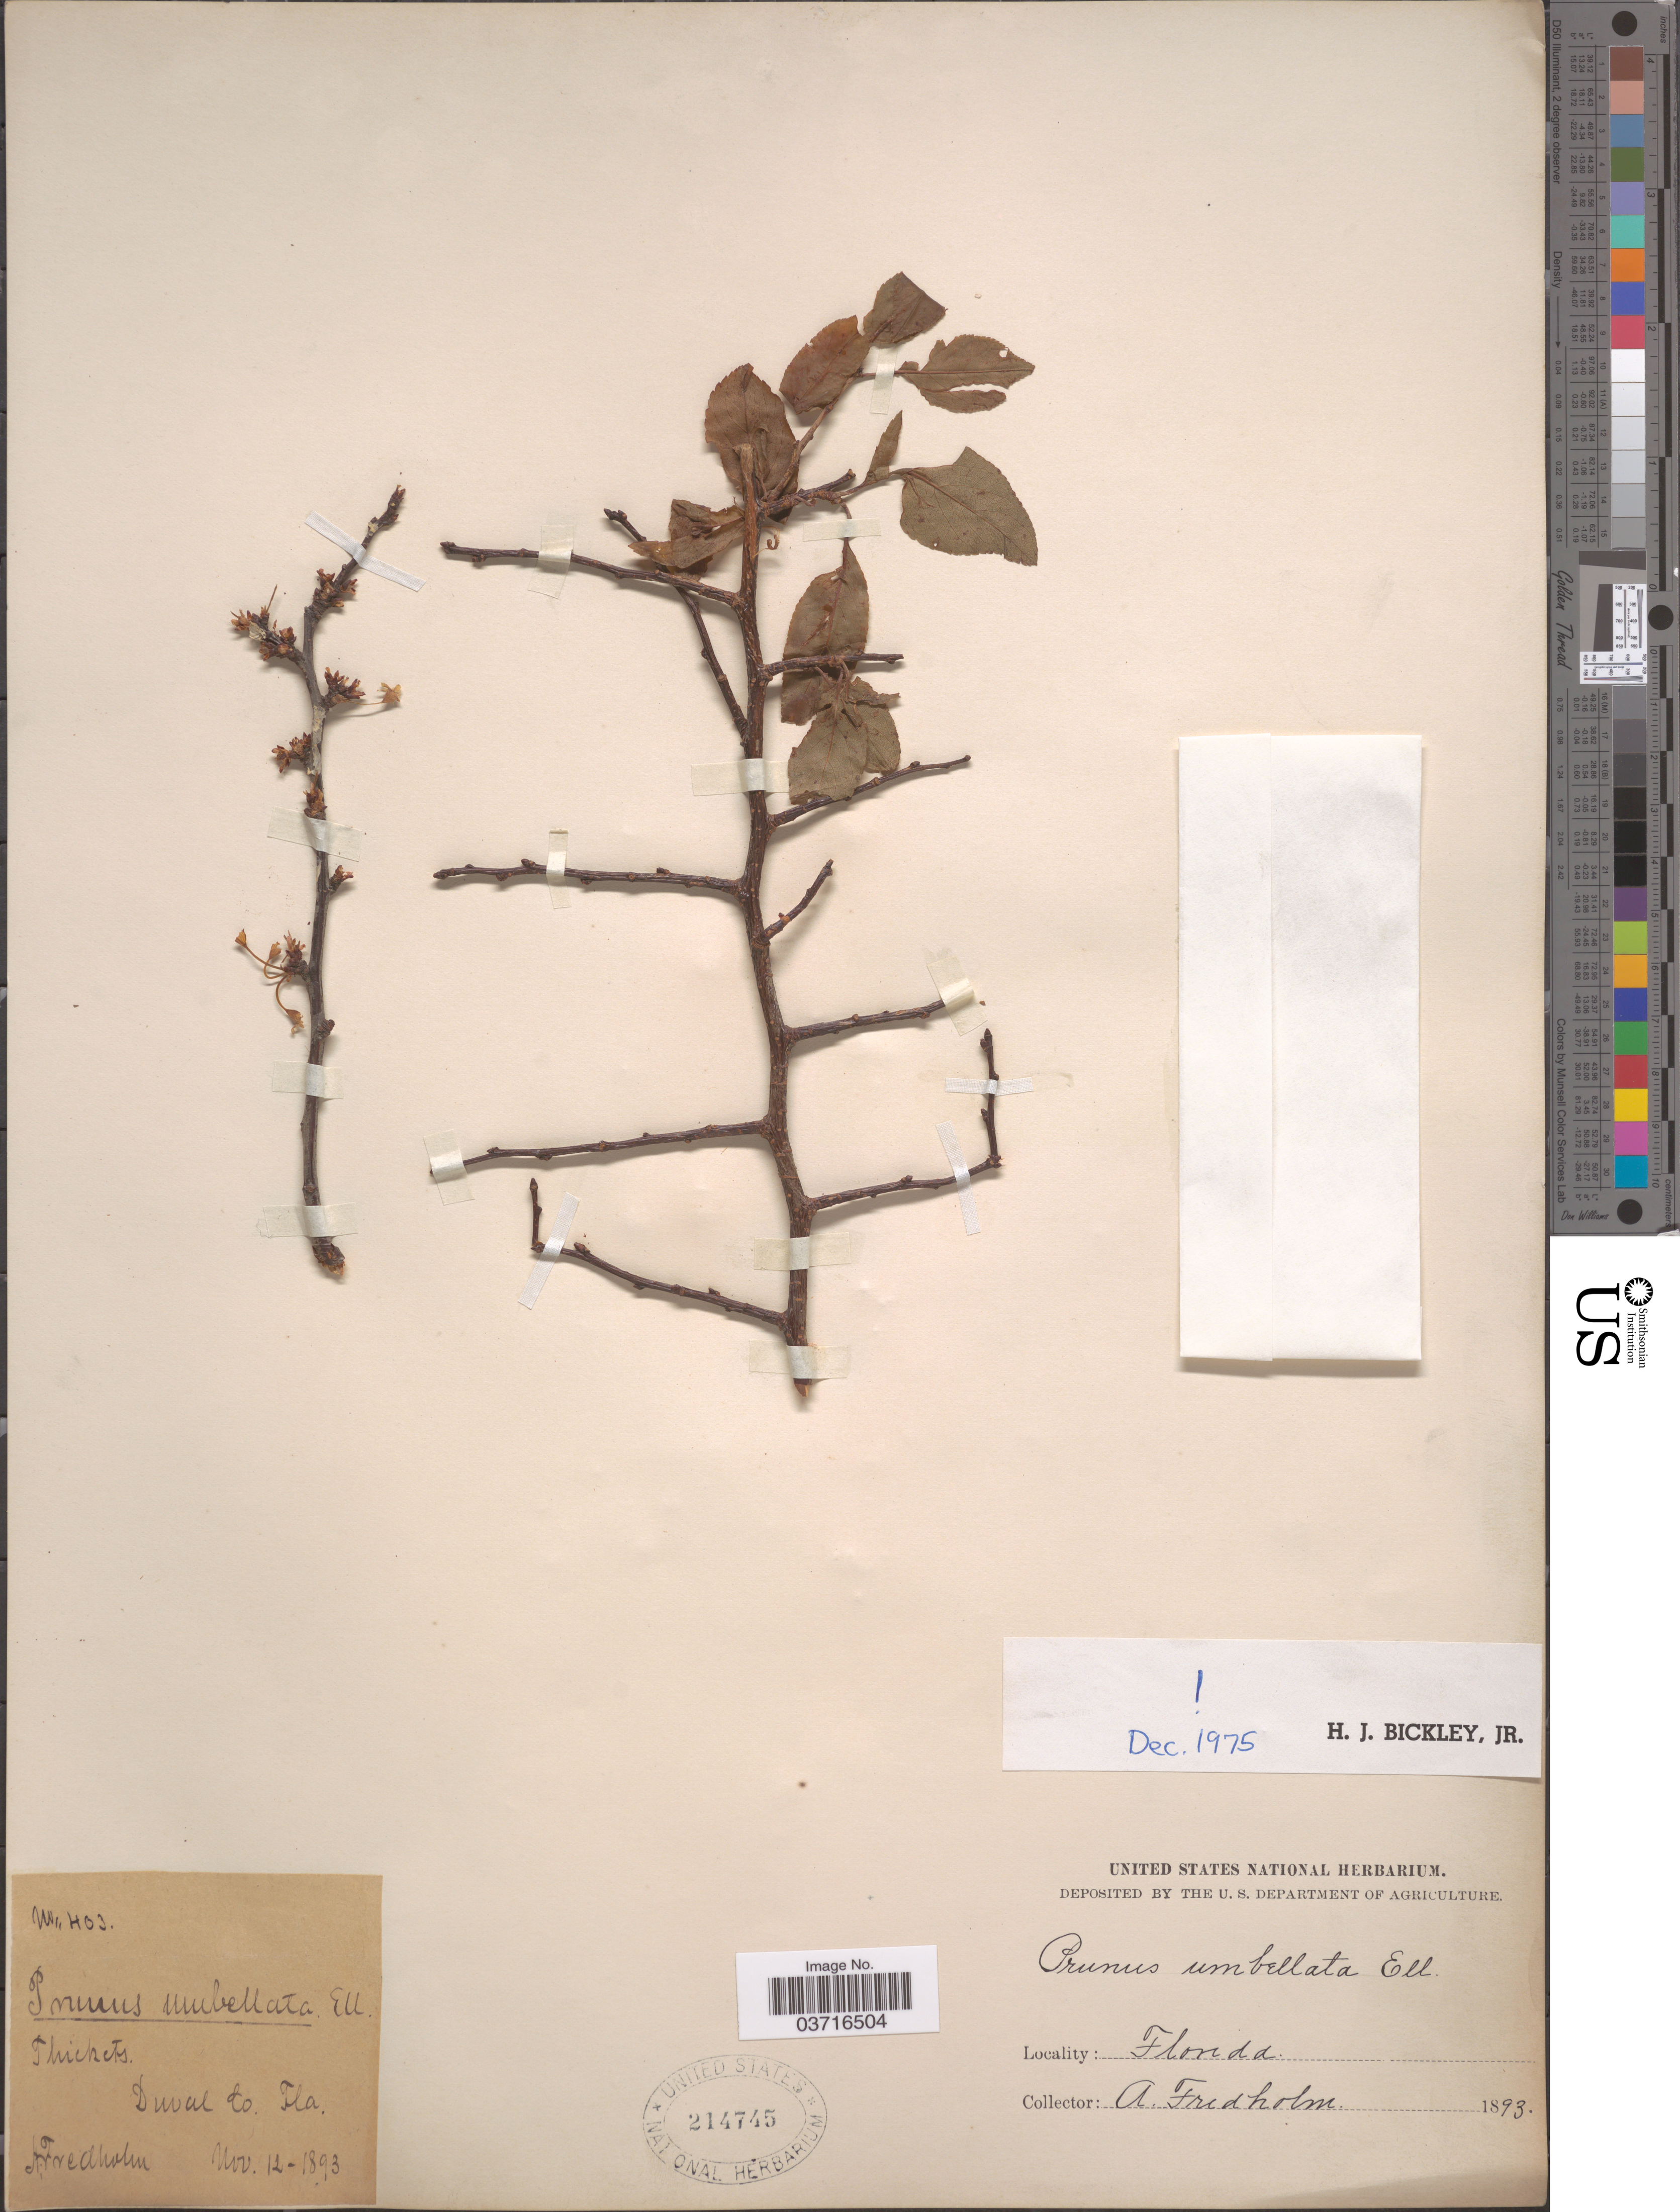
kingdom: Plantae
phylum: Tracheophyta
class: Magnoliopsida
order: Rosales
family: Rosaceae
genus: Prunus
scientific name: Prunus umbellata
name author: Elliott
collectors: A. Fredholm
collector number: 403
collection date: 1893-11-12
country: United States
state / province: Florida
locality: Duval Co.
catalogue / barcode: US 214745